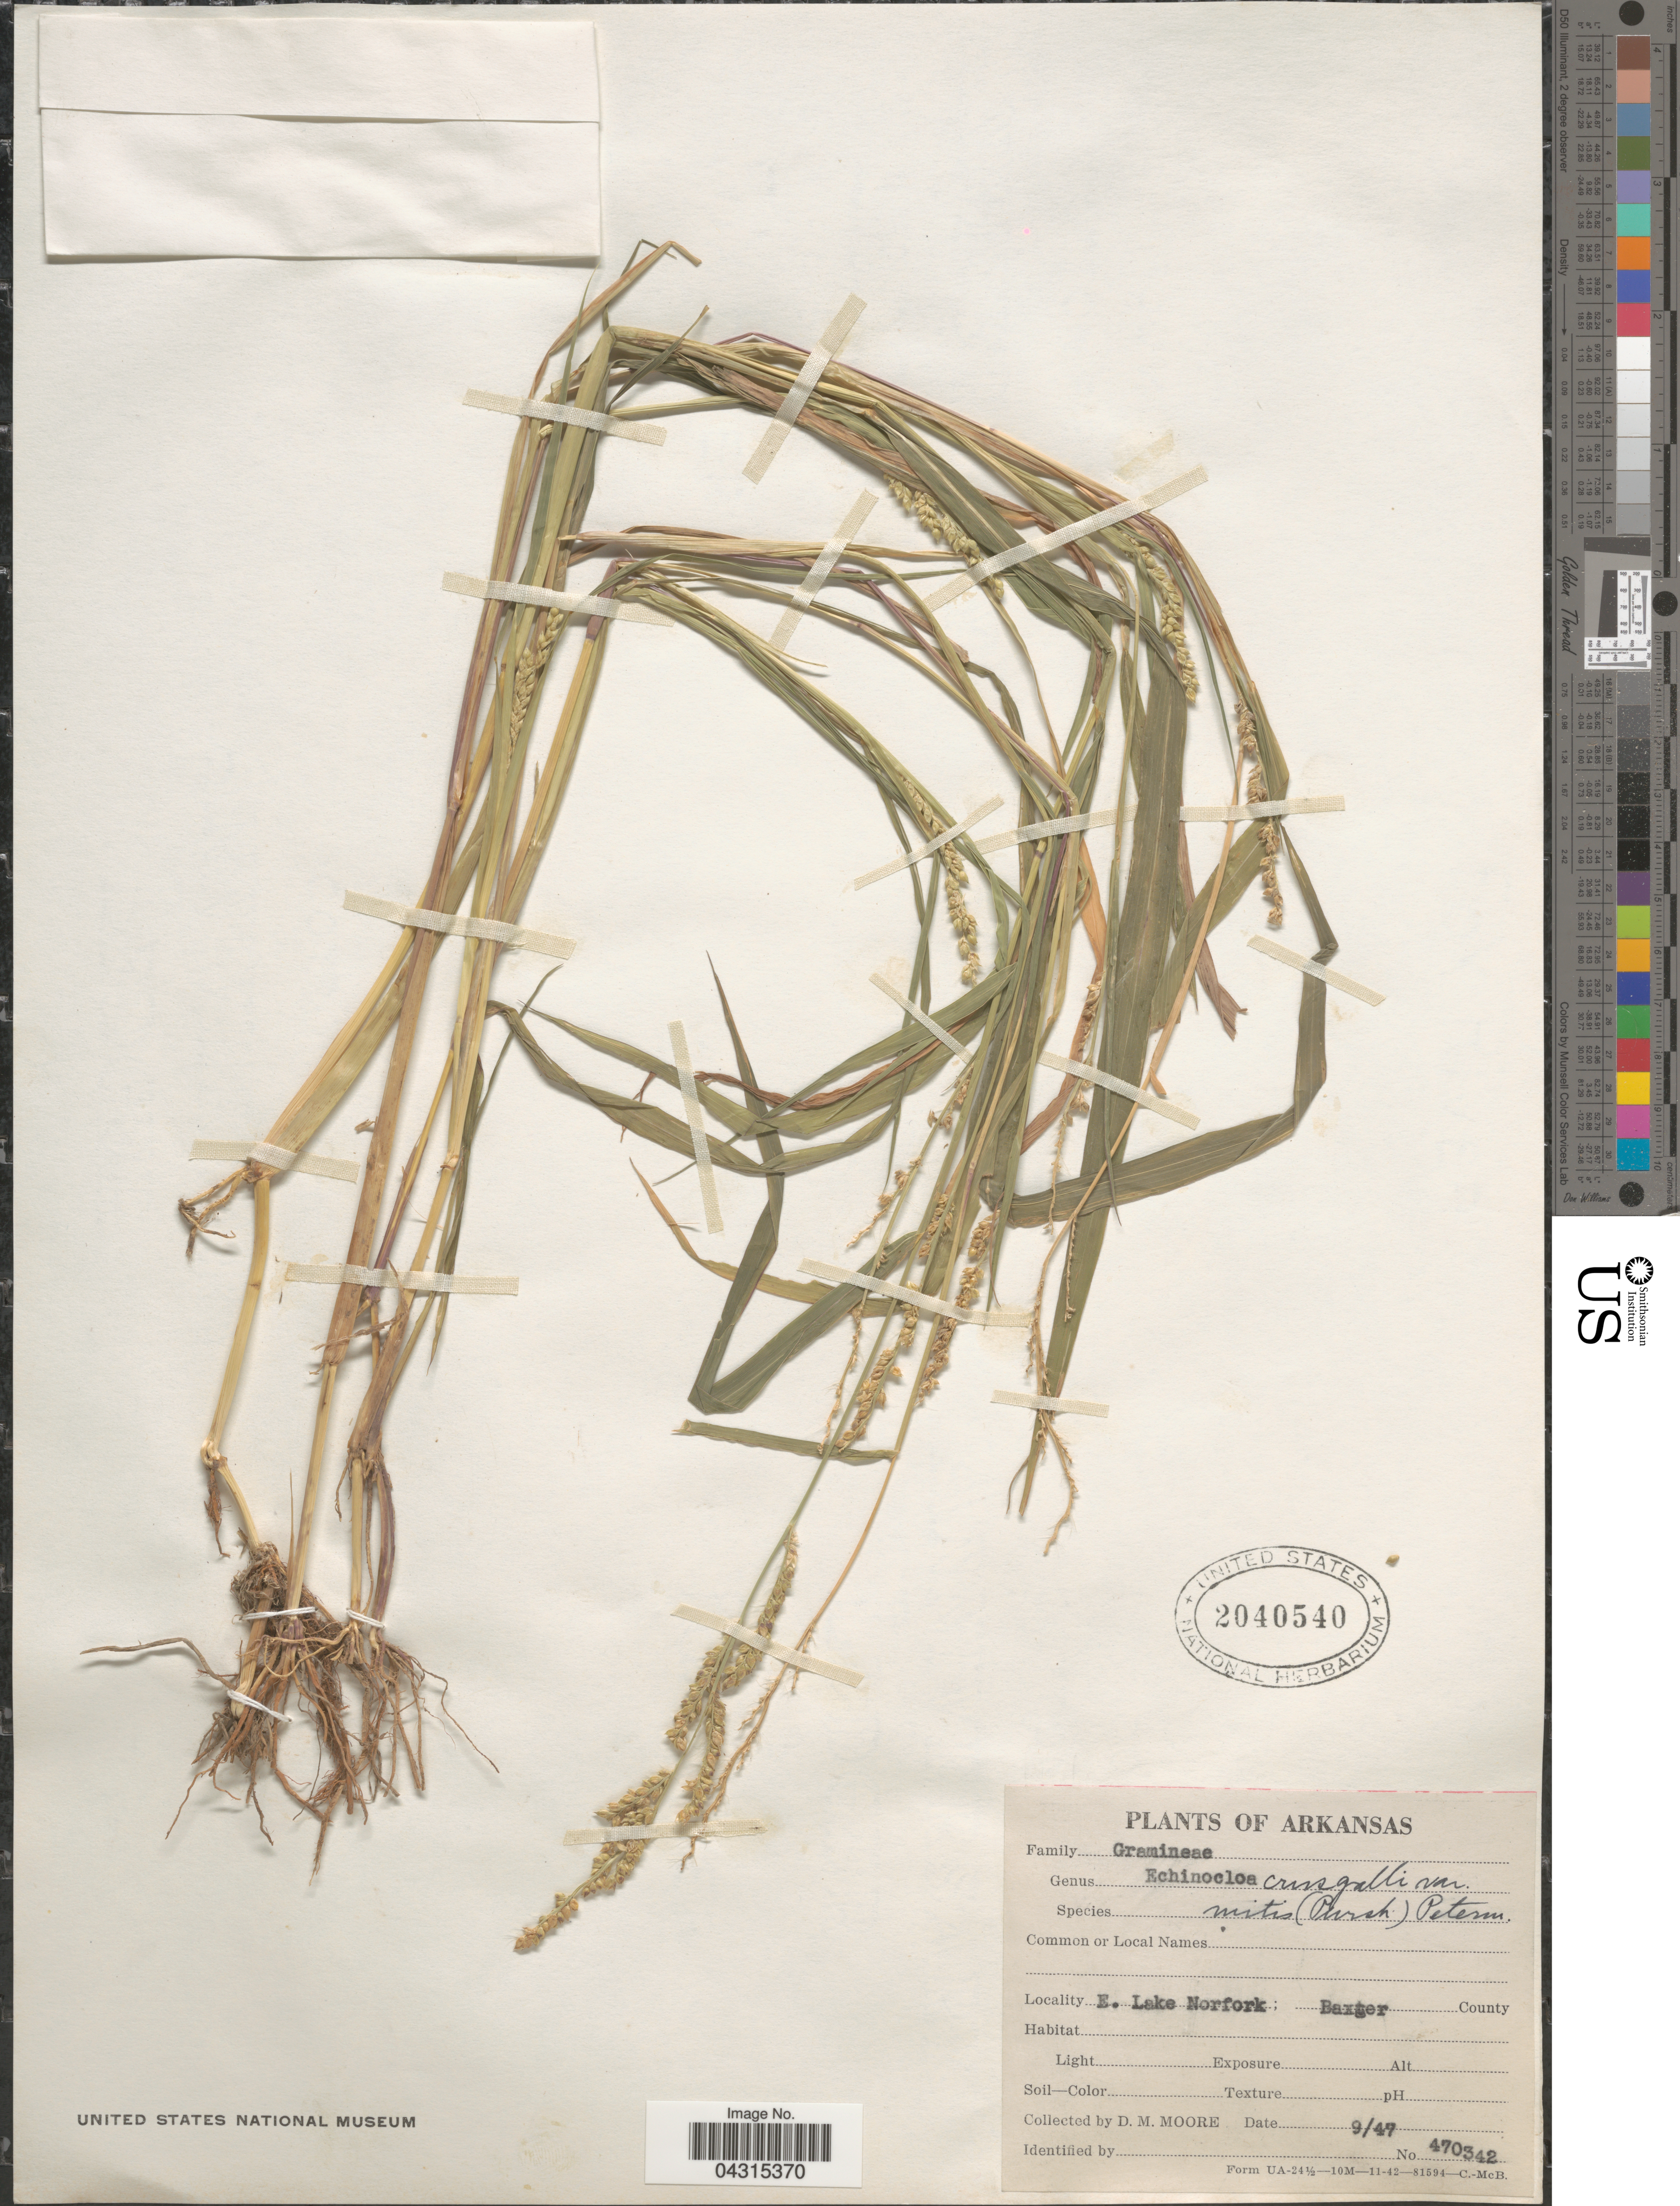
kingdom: Plantae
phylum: Tracheophyta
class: Liliopsida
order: Poales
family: Poaceae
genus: Echinochloa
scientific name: Echinochloa crus-galli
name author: (L.) P. Beauv.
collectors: D. Moore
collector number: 470342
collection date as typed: Transcribed d/m/y: /9/47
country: United States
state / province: Arkansas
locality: E. Lake Norfork: Baxter County.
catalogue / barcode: US 2040540